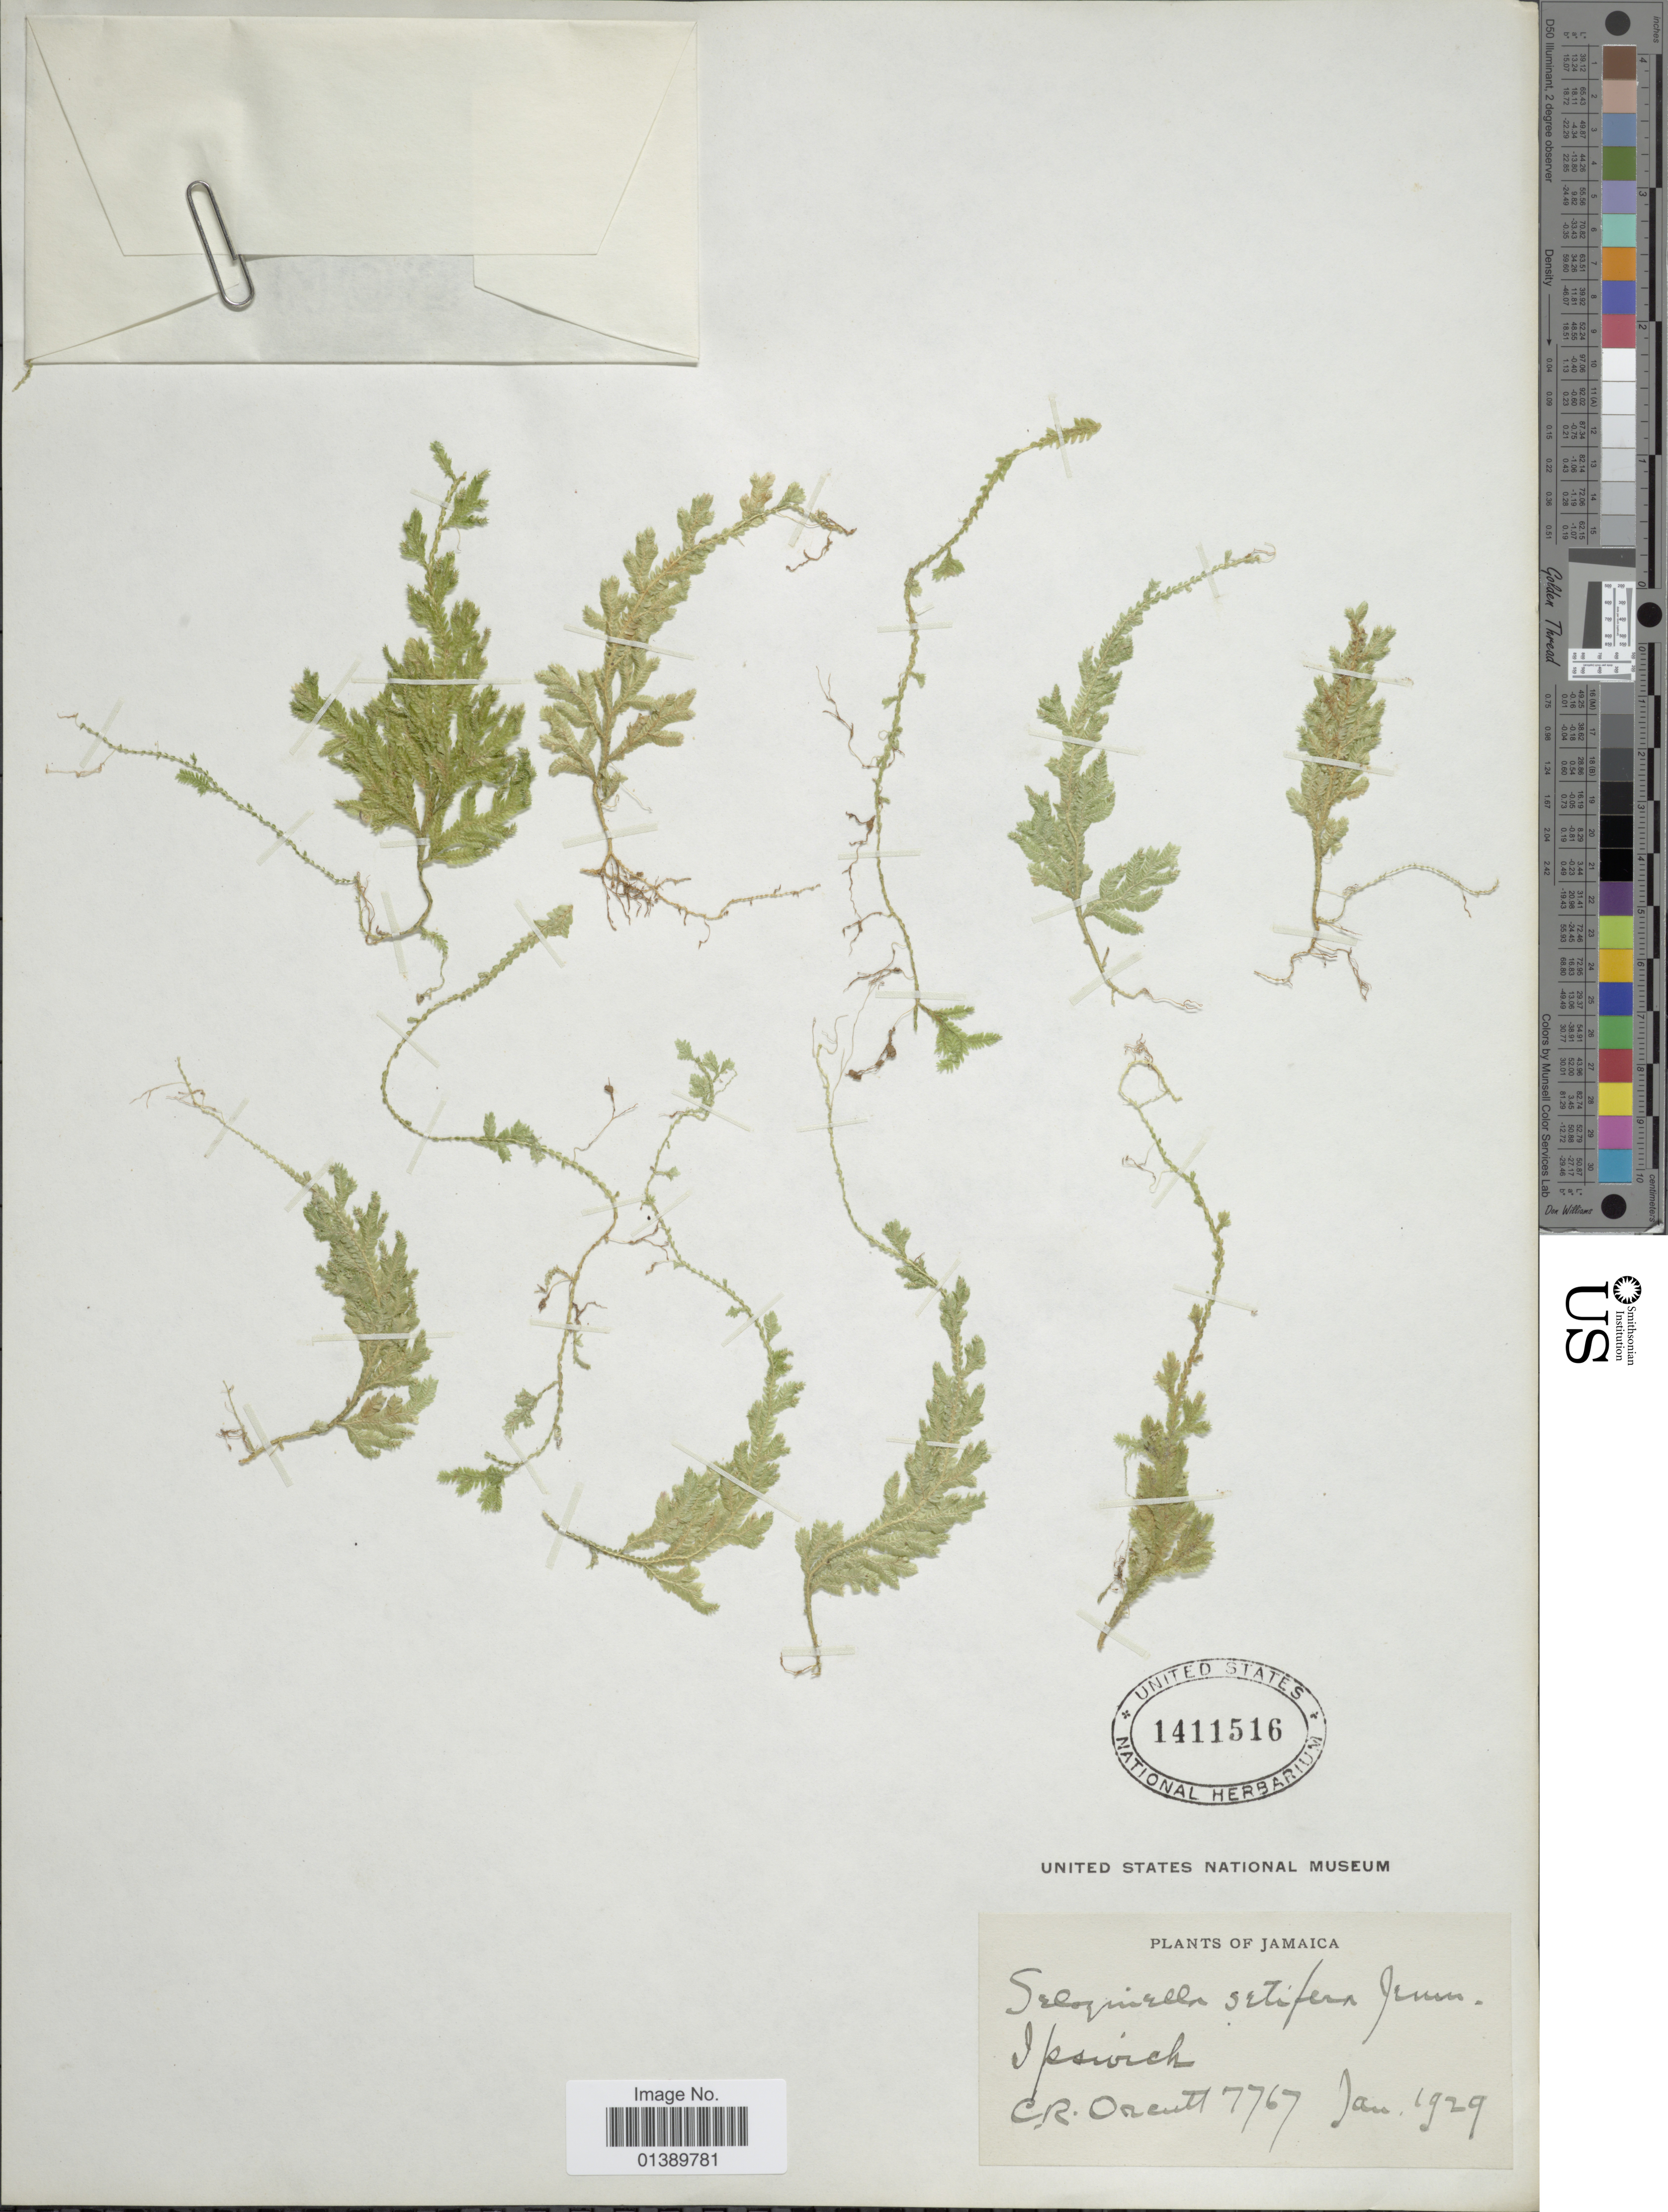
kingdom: Plantae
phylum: Tracheophyta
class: Lycopodiopsida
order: Selaginellales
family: Selaginellaceae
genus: Selaginella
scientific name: Selaginella heterodonta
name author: (Desv.) Hieron.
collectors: C. R. Orcutt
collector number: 7767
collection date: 1929-01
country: Jamaica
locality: Ipswich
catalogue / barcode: US 1411516